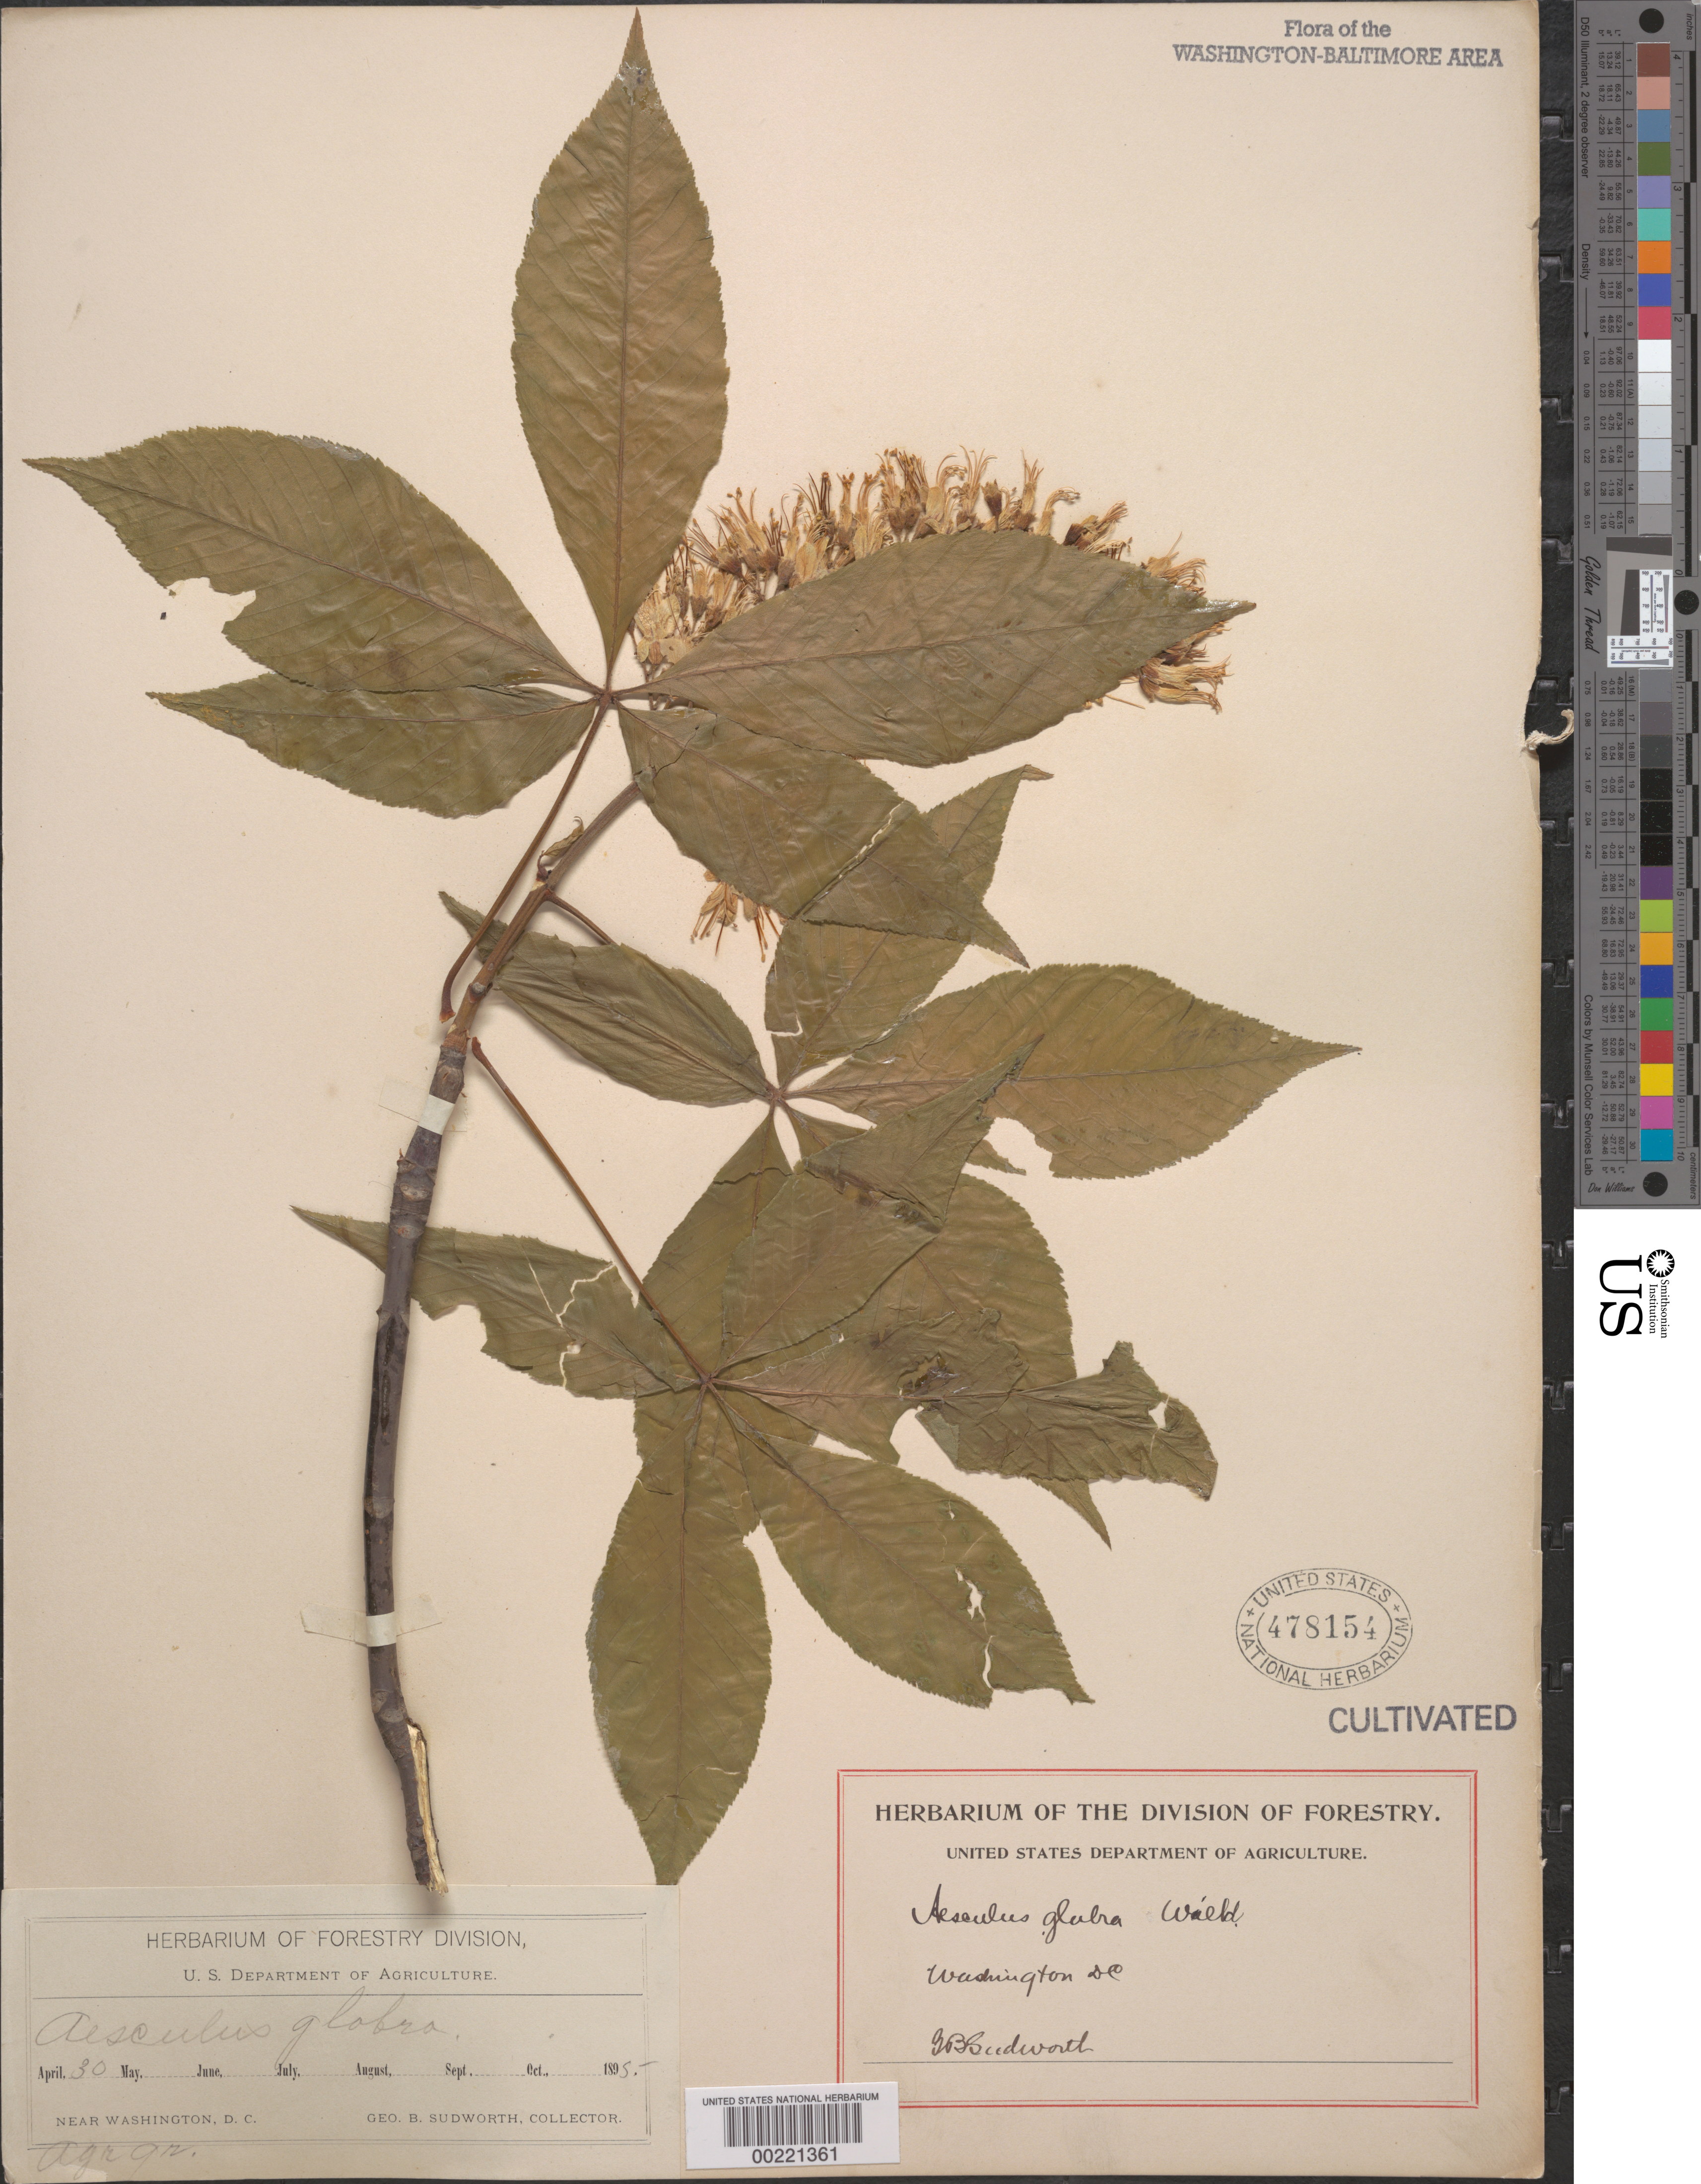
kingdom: Plantae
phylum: Tracheophyta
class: Magnoliopsida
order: Sapindales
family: Sapindaceae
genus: Aesculus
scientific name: Aesculus glabra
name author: Willd.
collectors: G. B. Sudworth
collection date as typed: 30 Apr 1895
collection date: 1895-04-30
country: United States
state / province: District of Columbia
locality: Department of Agriculture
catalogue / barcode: US 478154